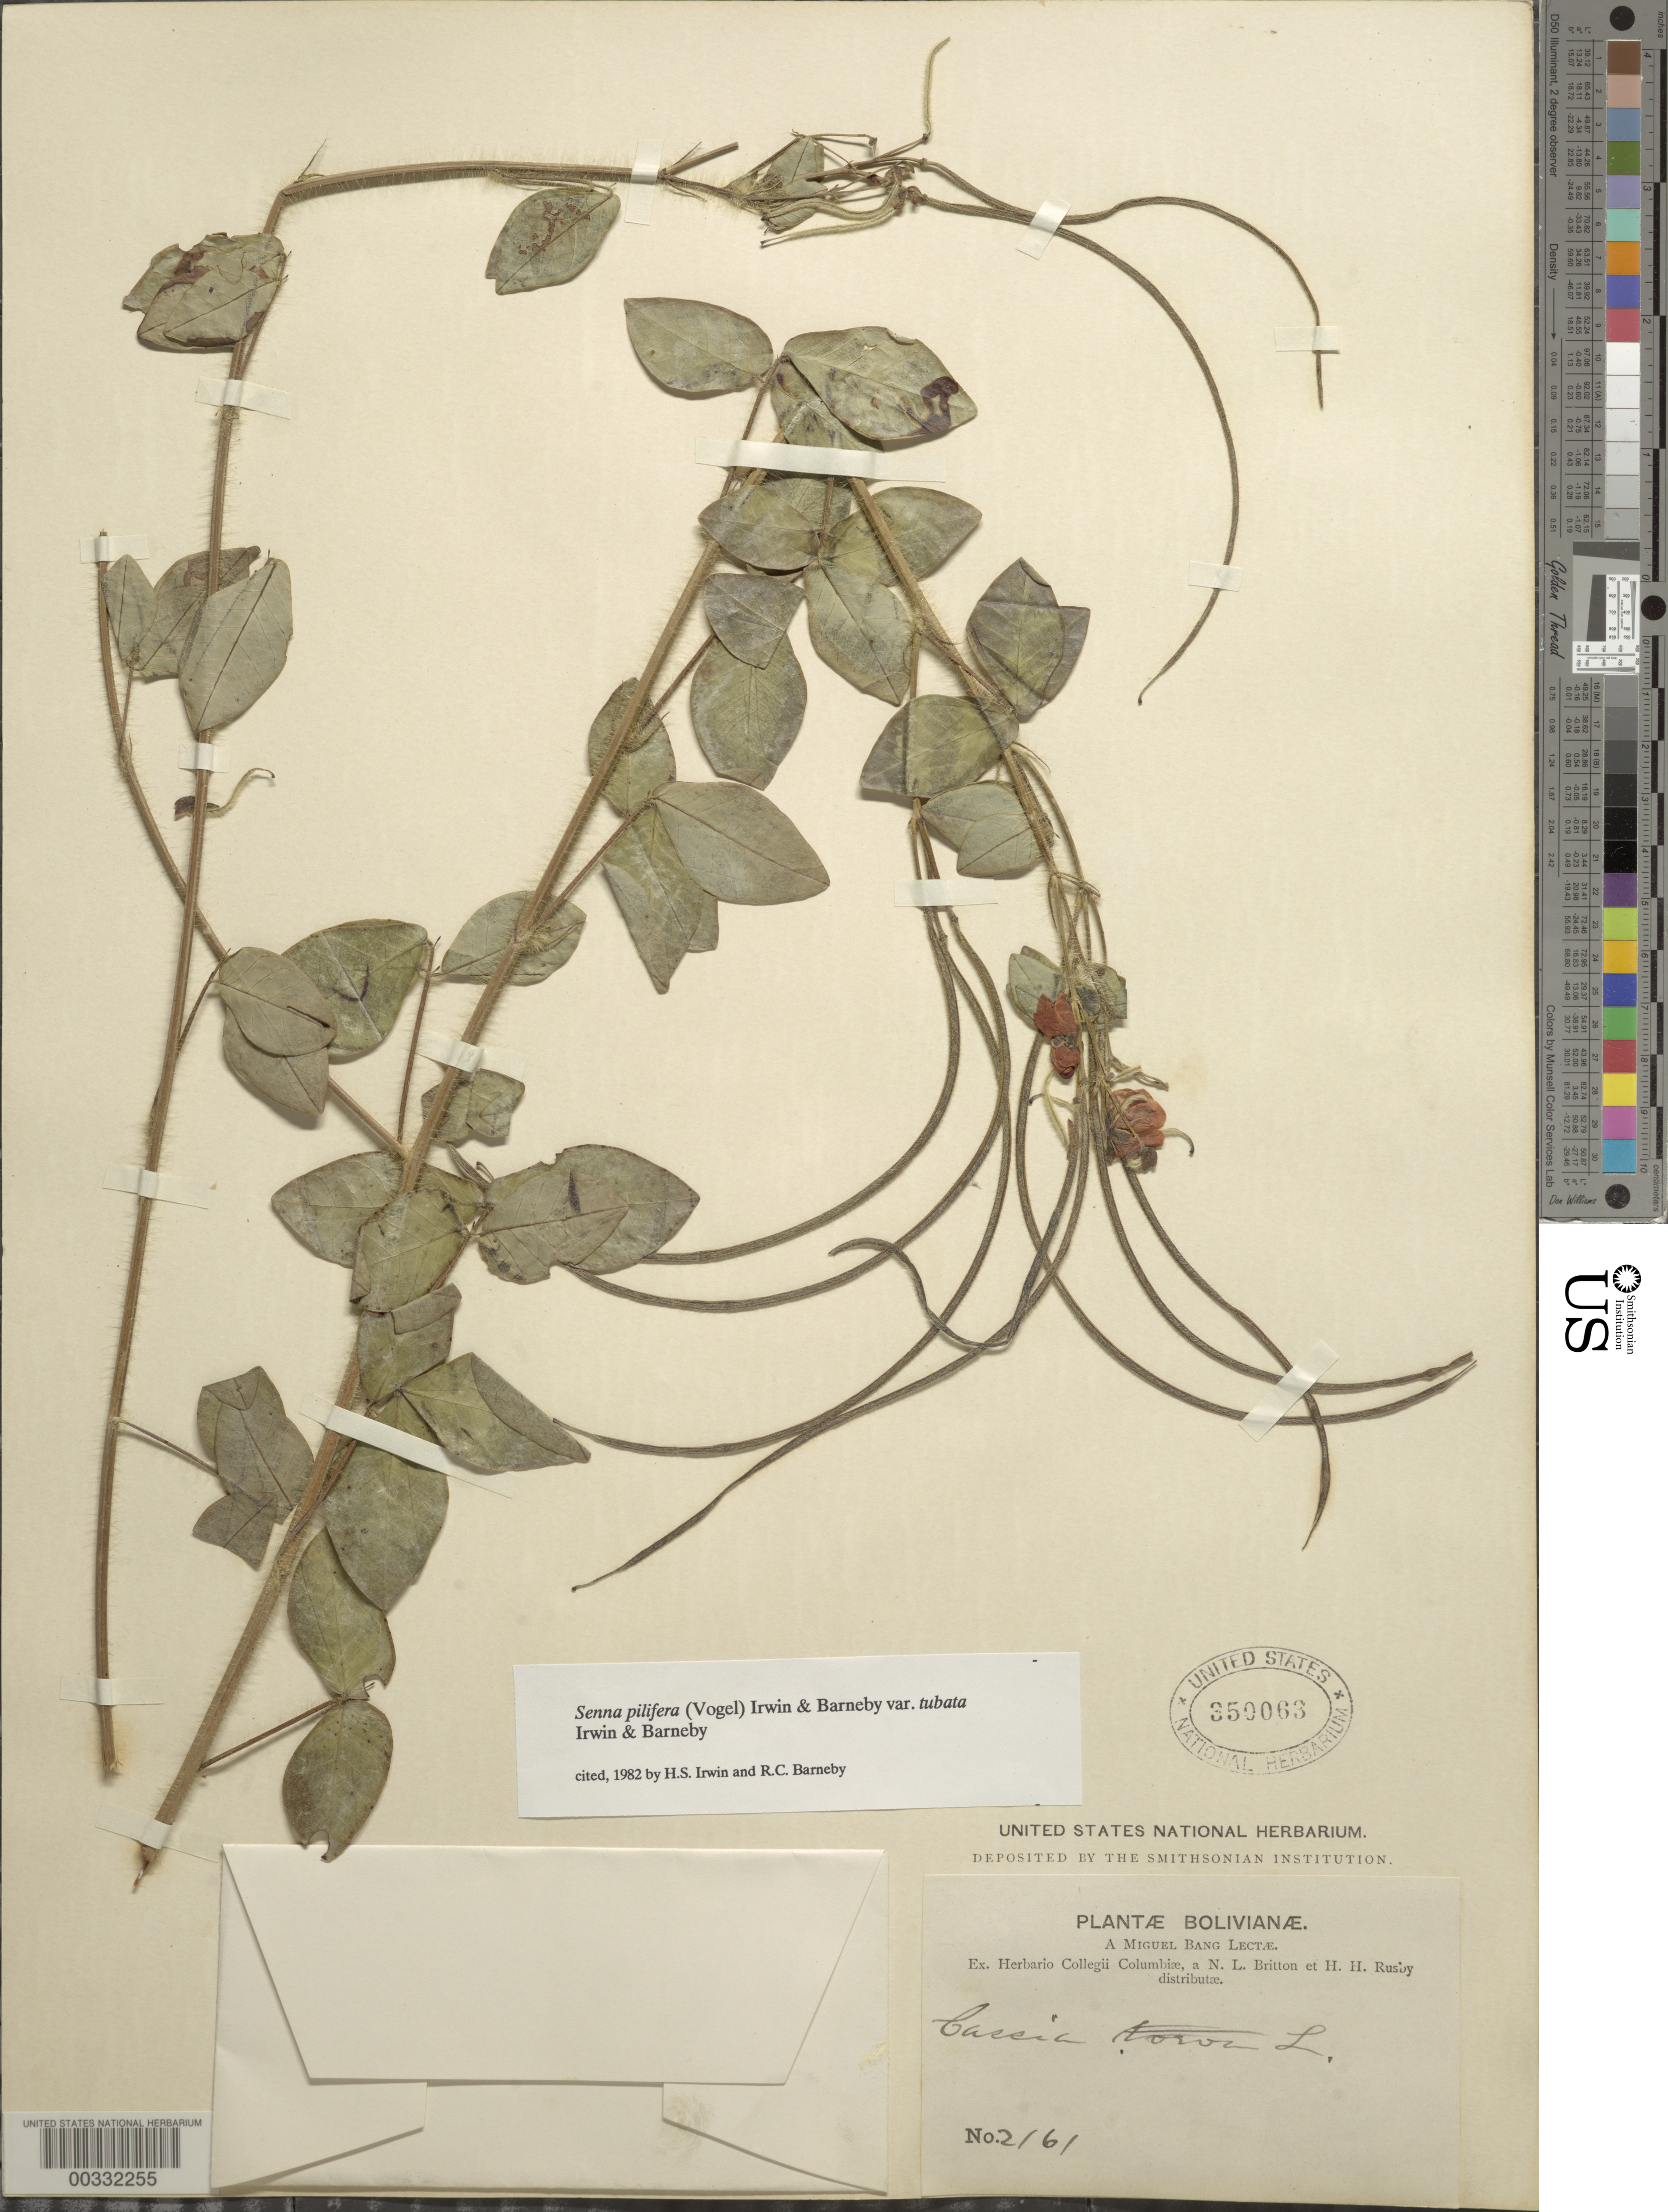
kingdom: Plantae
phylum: Tracheophyta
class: Magnoliopsida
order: Fabales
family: Fabaceae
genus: Senna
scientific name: Senna pilifera var. tubata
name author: H.S. Irwin & Barneby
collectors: M. Bang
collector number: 2161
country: Bolivia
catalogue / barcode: US 350063